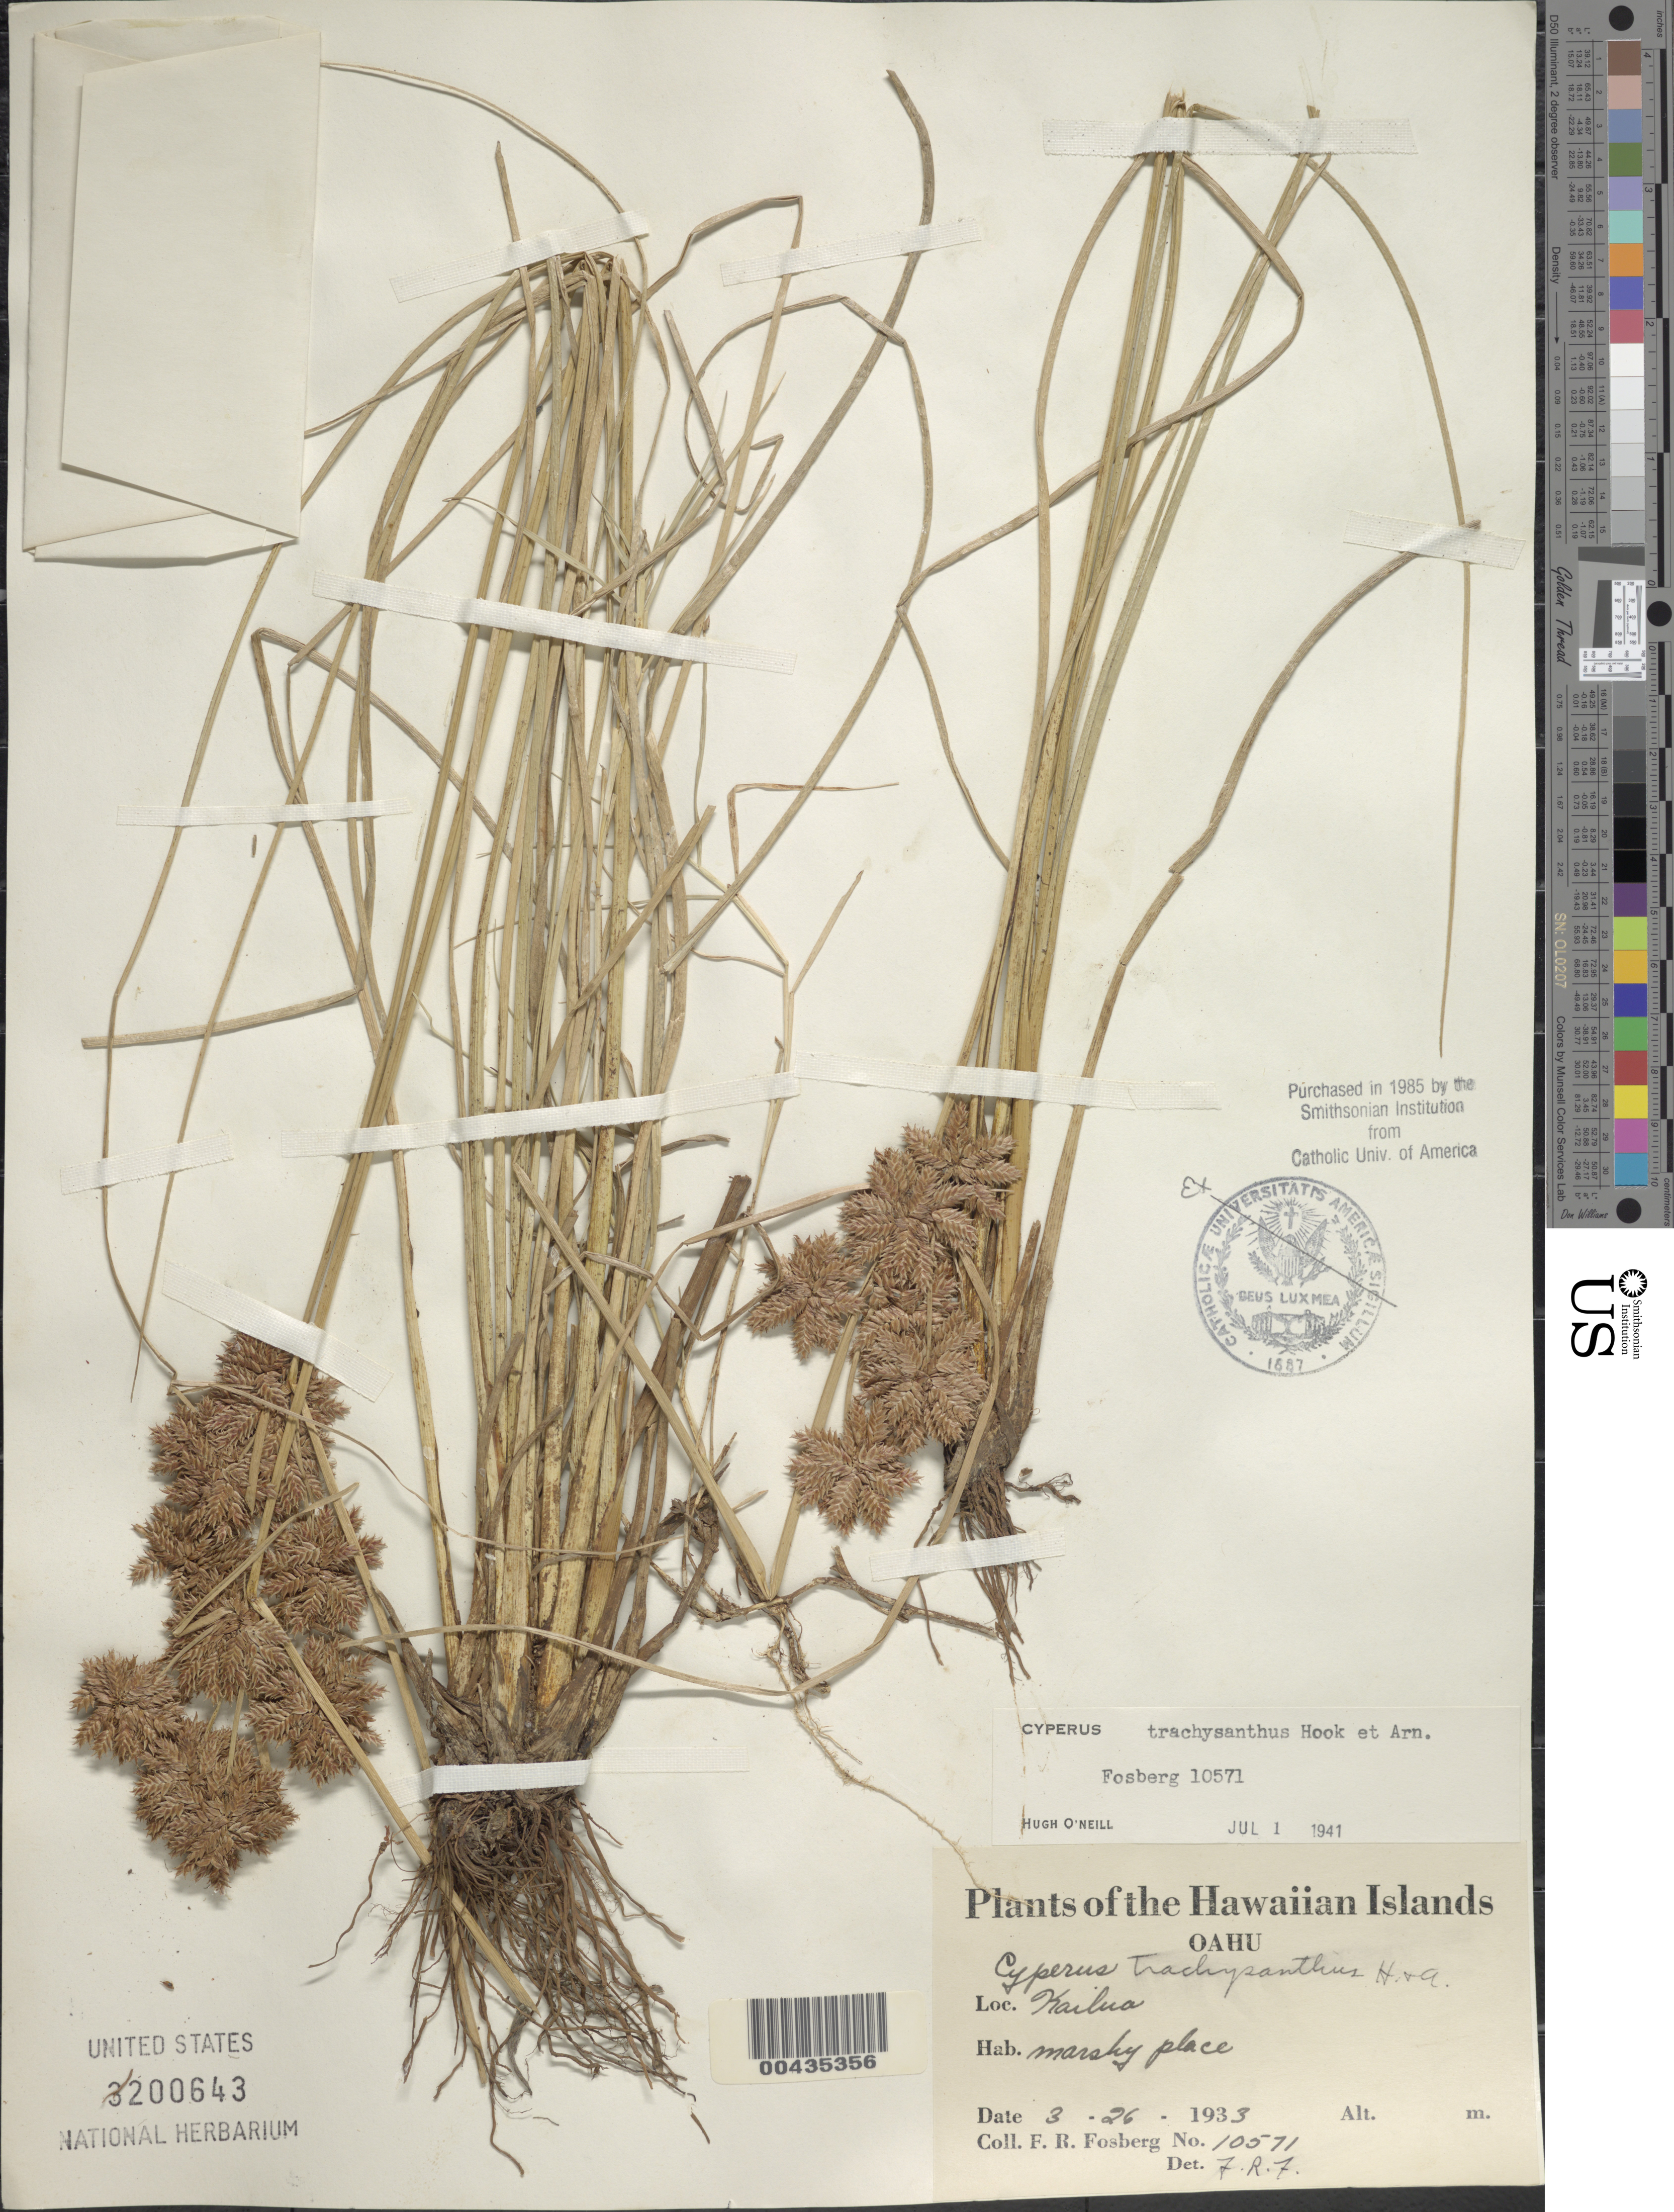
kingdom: Plantae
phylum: Tracheophyta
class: Liliopsida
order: Poales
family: Cyperaceae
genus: Cyperus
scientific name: Cyperus trachysanthos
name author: Hook. & Arn.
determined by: Fosberg, F. R.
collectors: F. R. Fosberg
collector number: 10571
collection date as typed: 26 Mar 1933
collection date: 1933-03-26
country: United States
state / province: Hawaii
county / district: Kauai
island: Kaua'i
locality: Kailua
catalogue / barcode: US 3200643